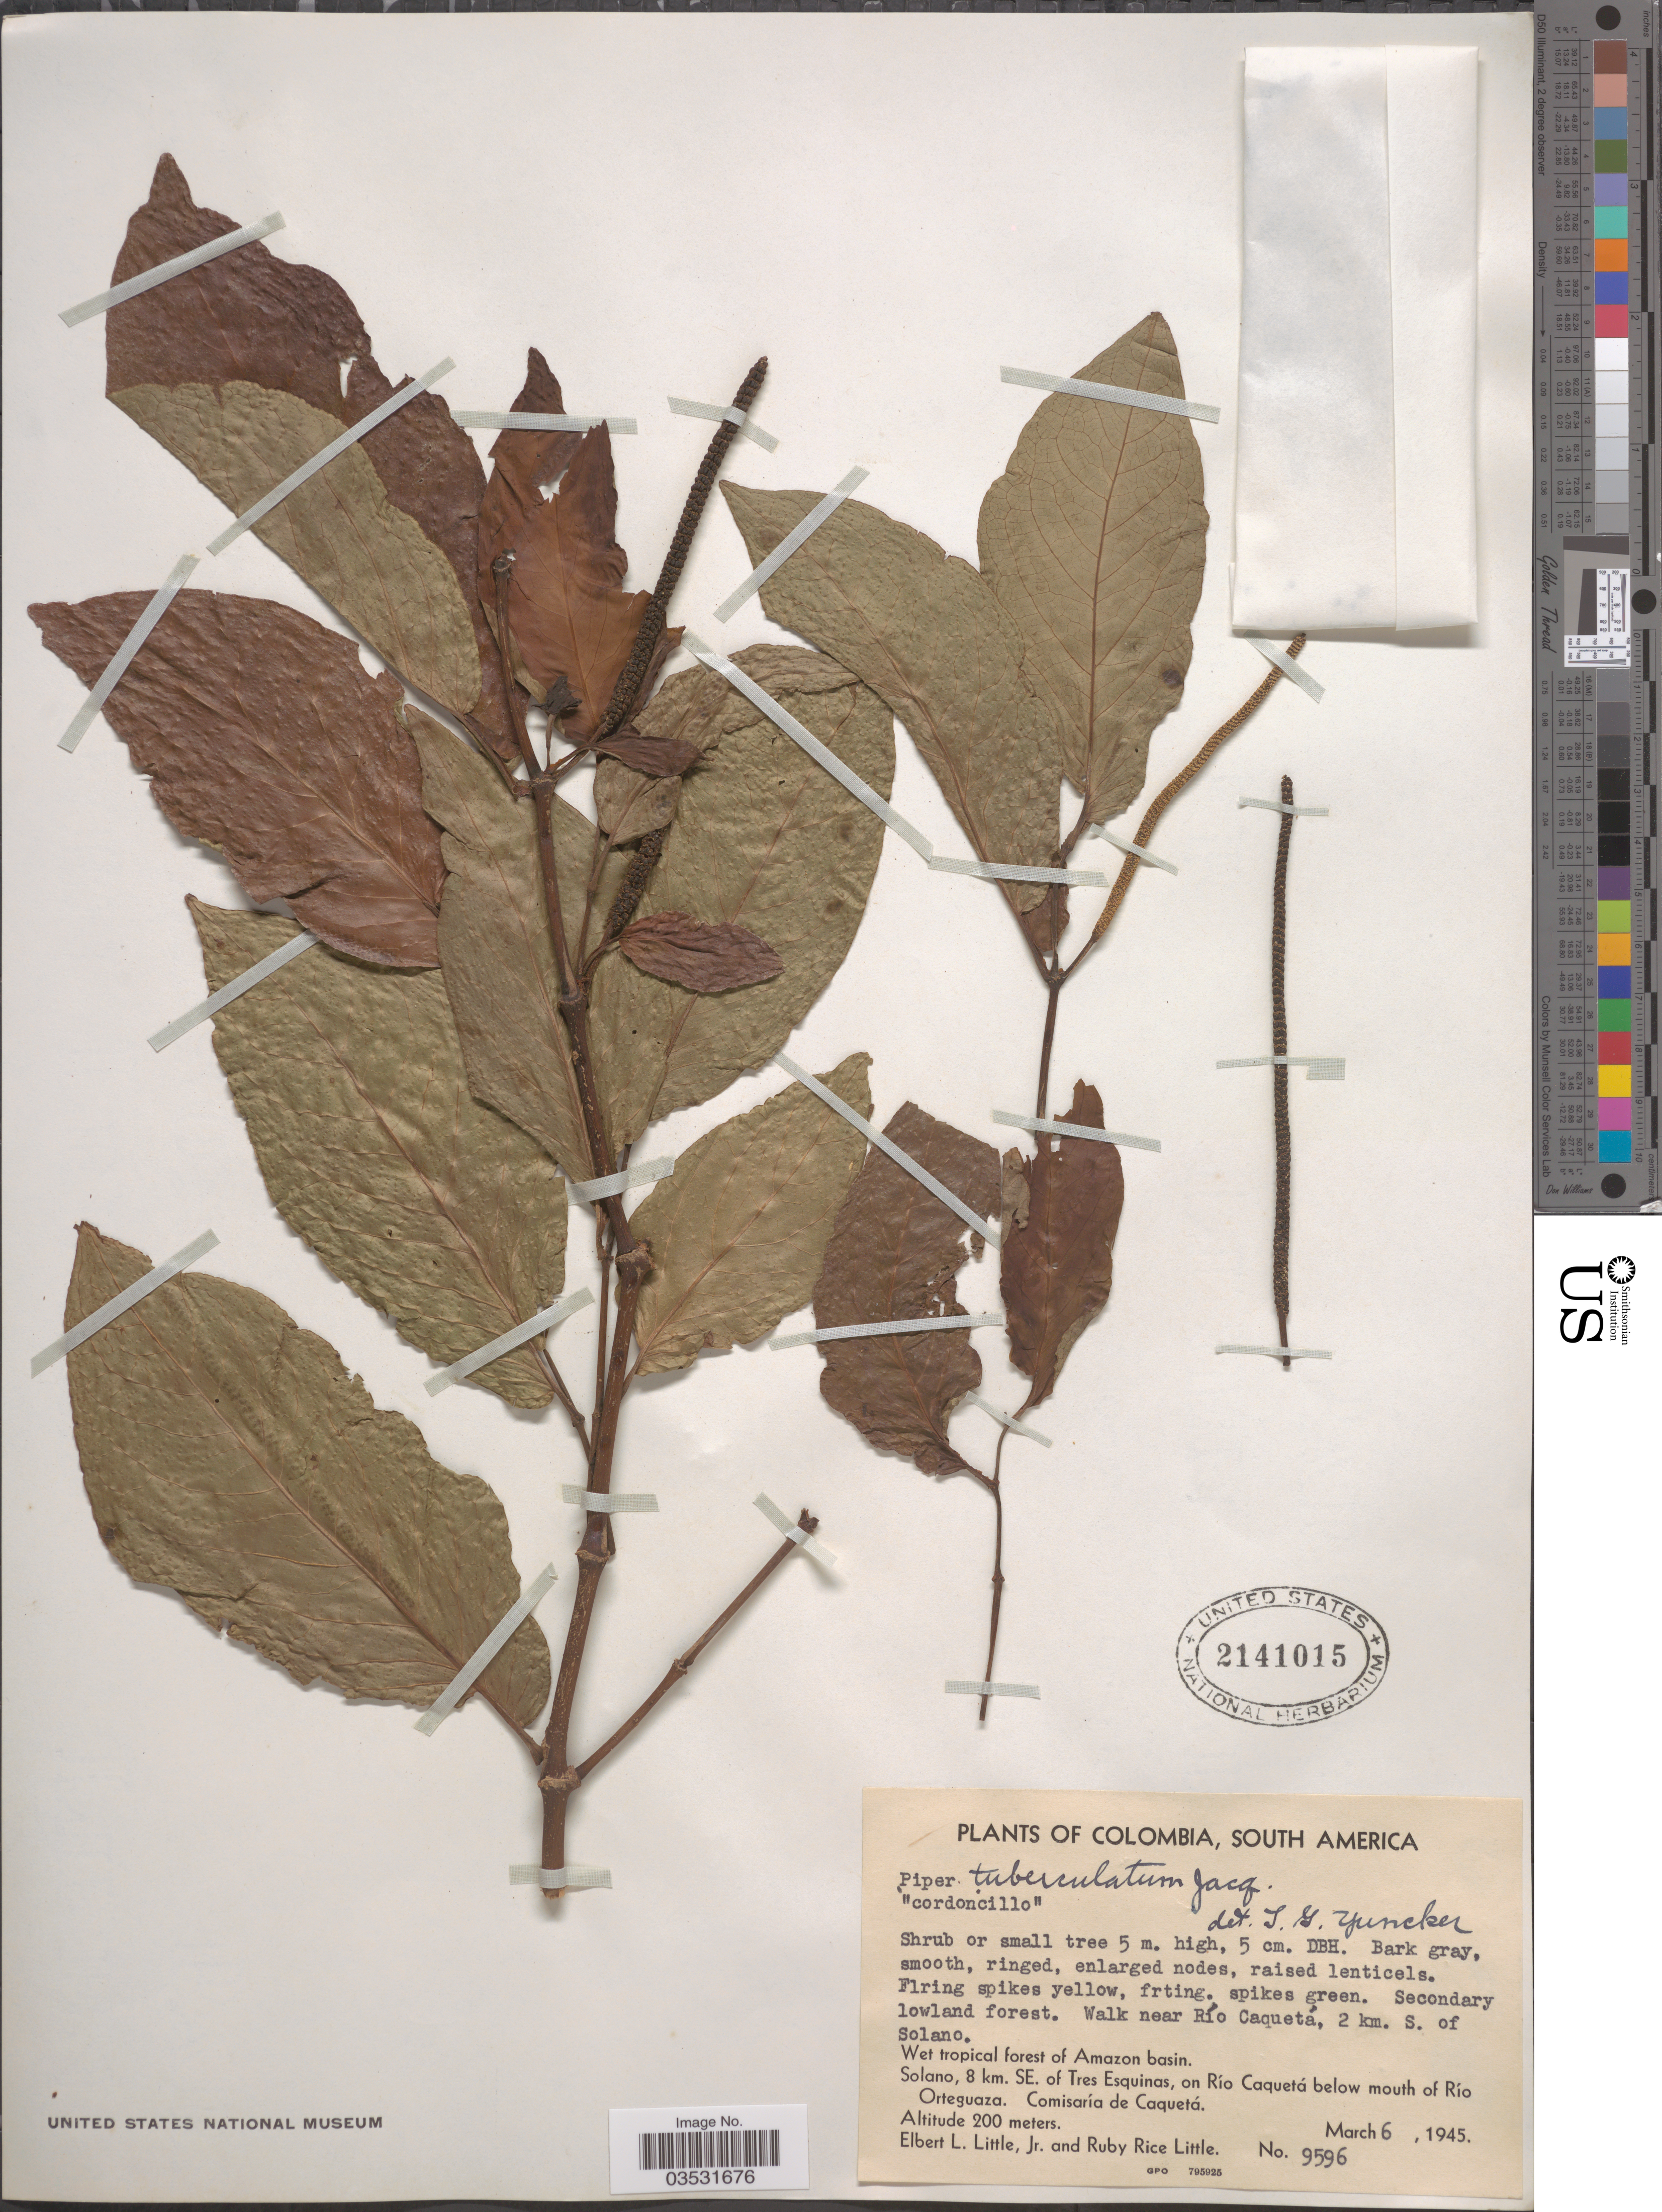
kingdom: Plantae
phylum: Tracheophyta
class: Magnoliopsida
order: Piperales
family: Piperaceae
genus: Piper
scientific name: Piper tuberculatum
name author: Jacq.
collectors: E. L. Little & R. R. Little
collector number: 9596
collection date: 1945-03-06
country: Colombia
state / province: Caquetá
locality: Walk near Río Caquetá, 2 km. S. of Solano. Wet tropical forest of Amazon basin. Solano, 8 km. SE. of Tres Esquinas on Río Caquetá below mouth of Río Orteguaza. Comisaría de Caquetá.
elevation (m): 200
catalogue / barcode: US 2141015